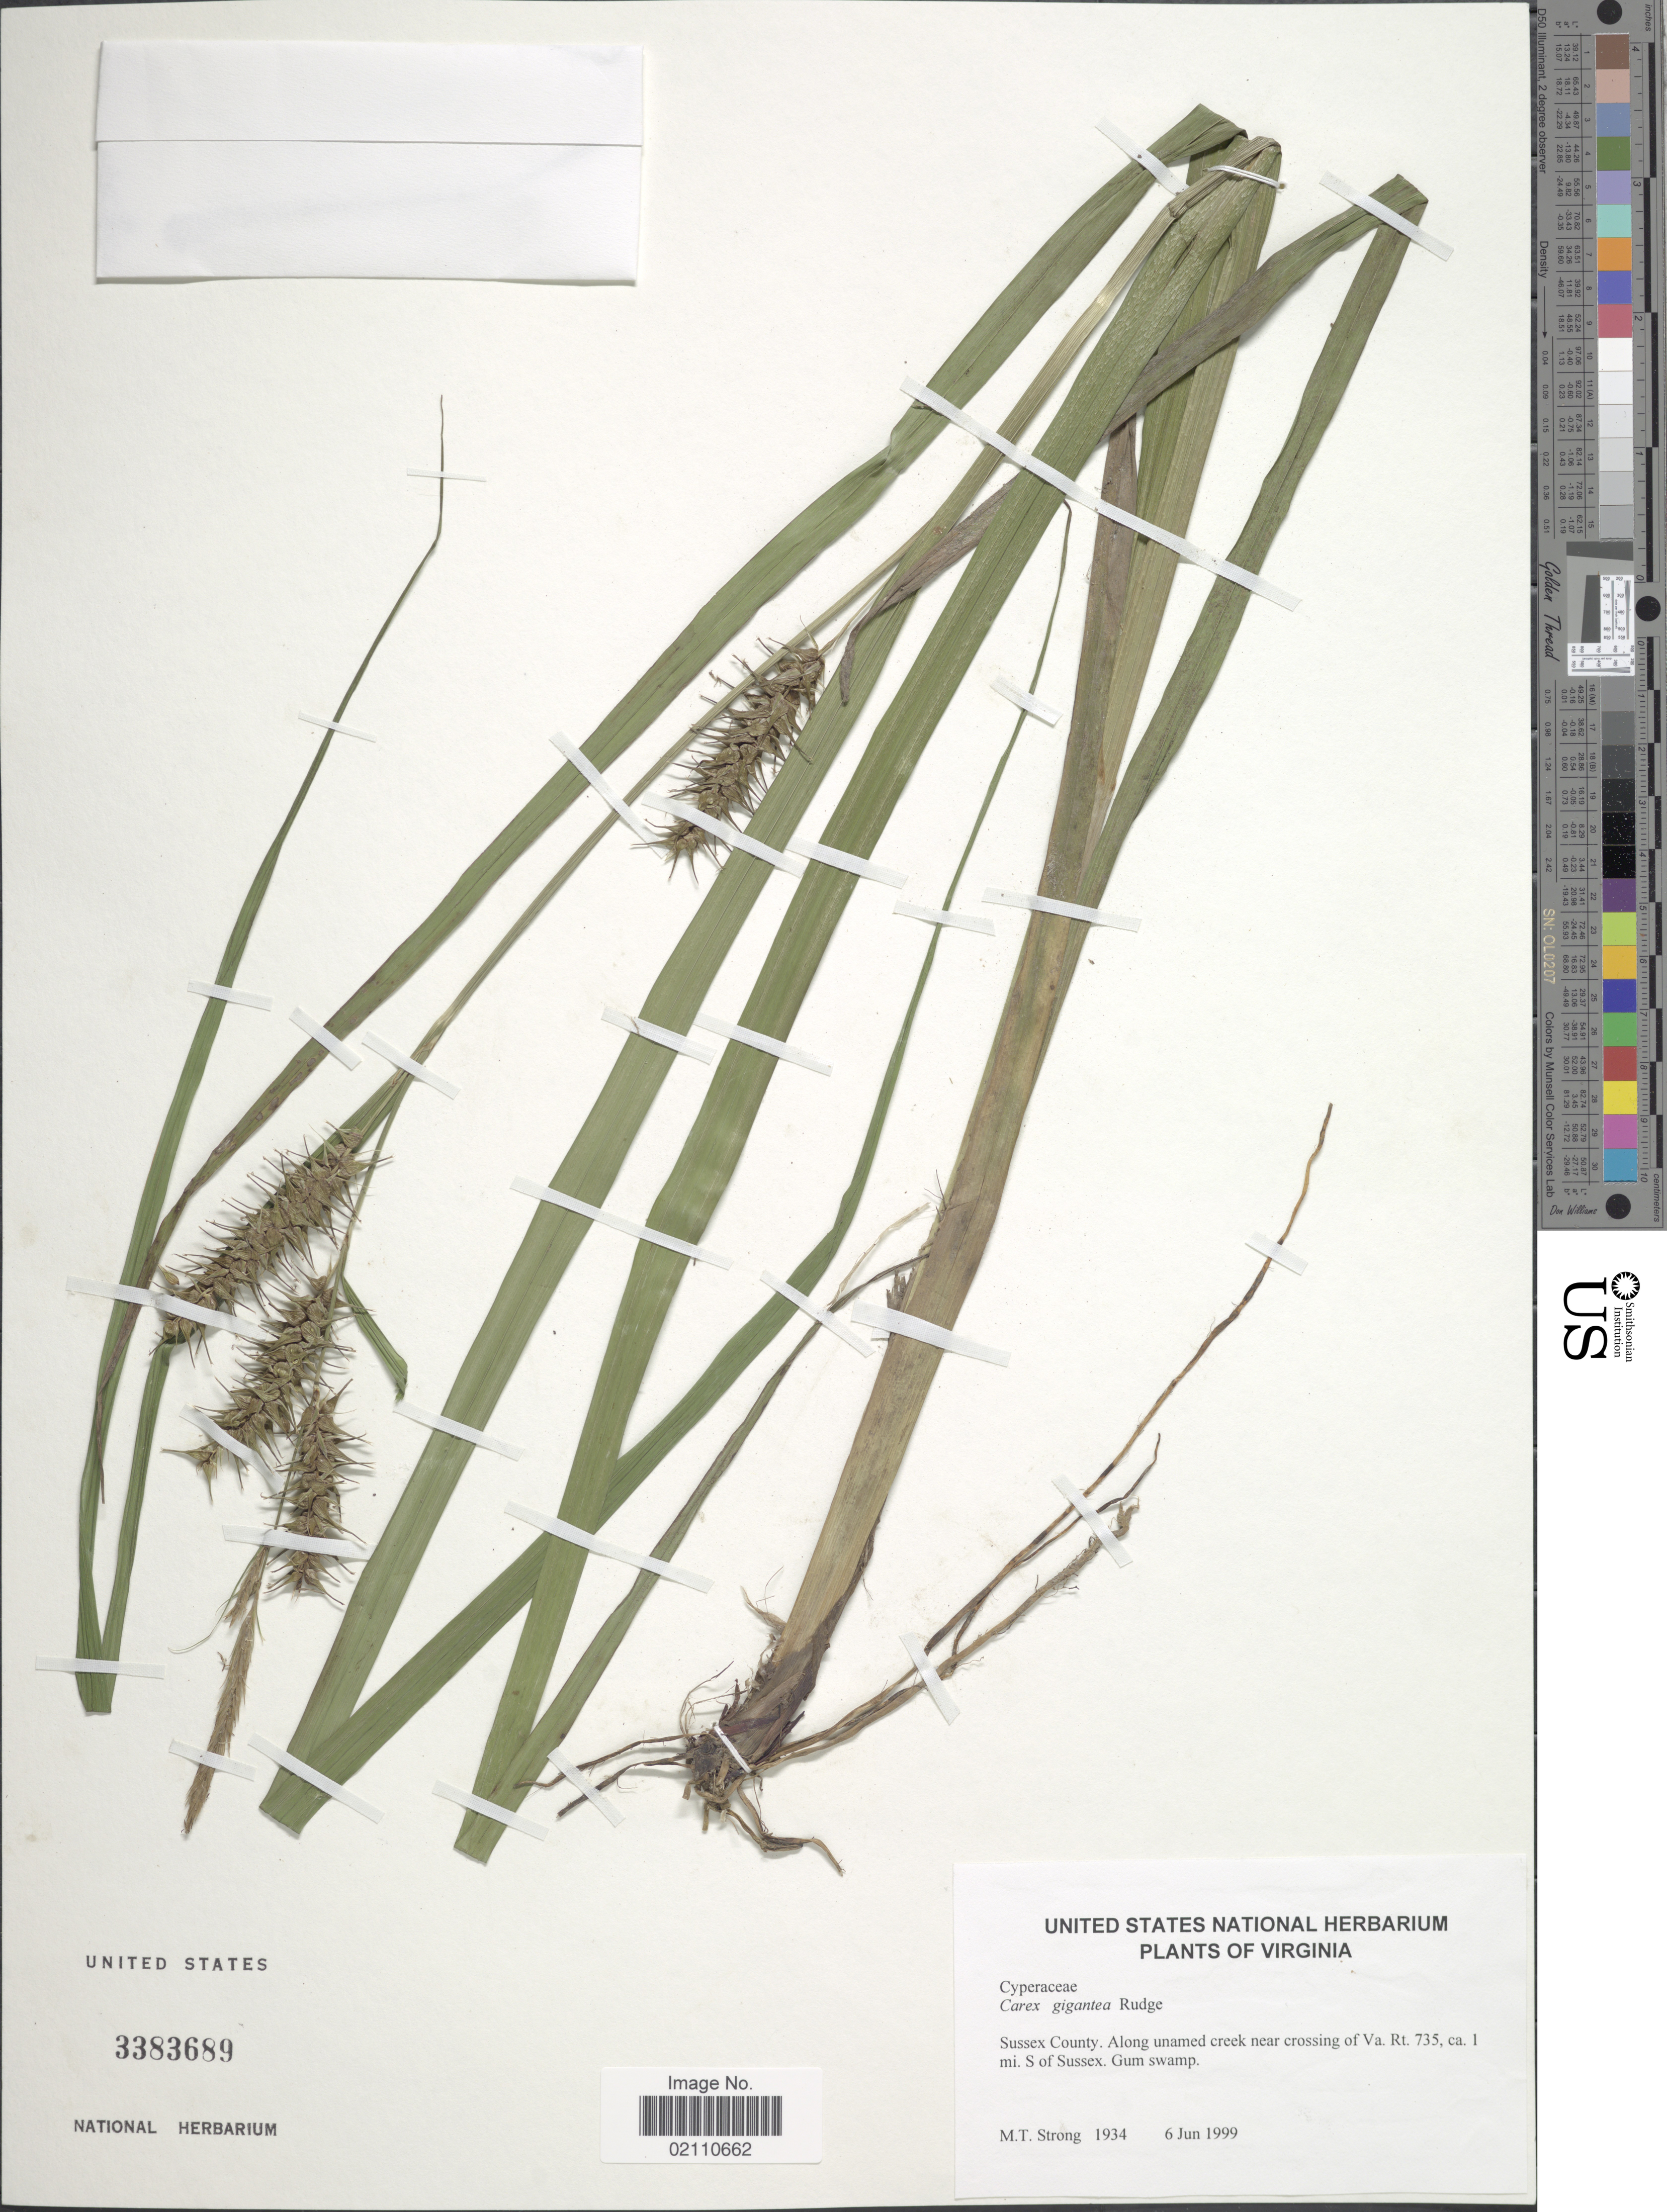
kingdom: Plantae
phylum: Tracheophyta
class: Liliopsida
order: Poales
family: Cyperaceae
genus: Carex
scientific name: Carex gigantea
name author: Rudge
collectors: M. T. Strong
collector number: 1934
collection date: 1999-06-06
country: United States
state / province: Virginia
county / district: Sussex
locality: Sussex County. Along unamed creek near crossing of Va. Rt. 735, ca. 1 mi. S of Sussex, Gum swamp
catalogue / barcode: US 3383689